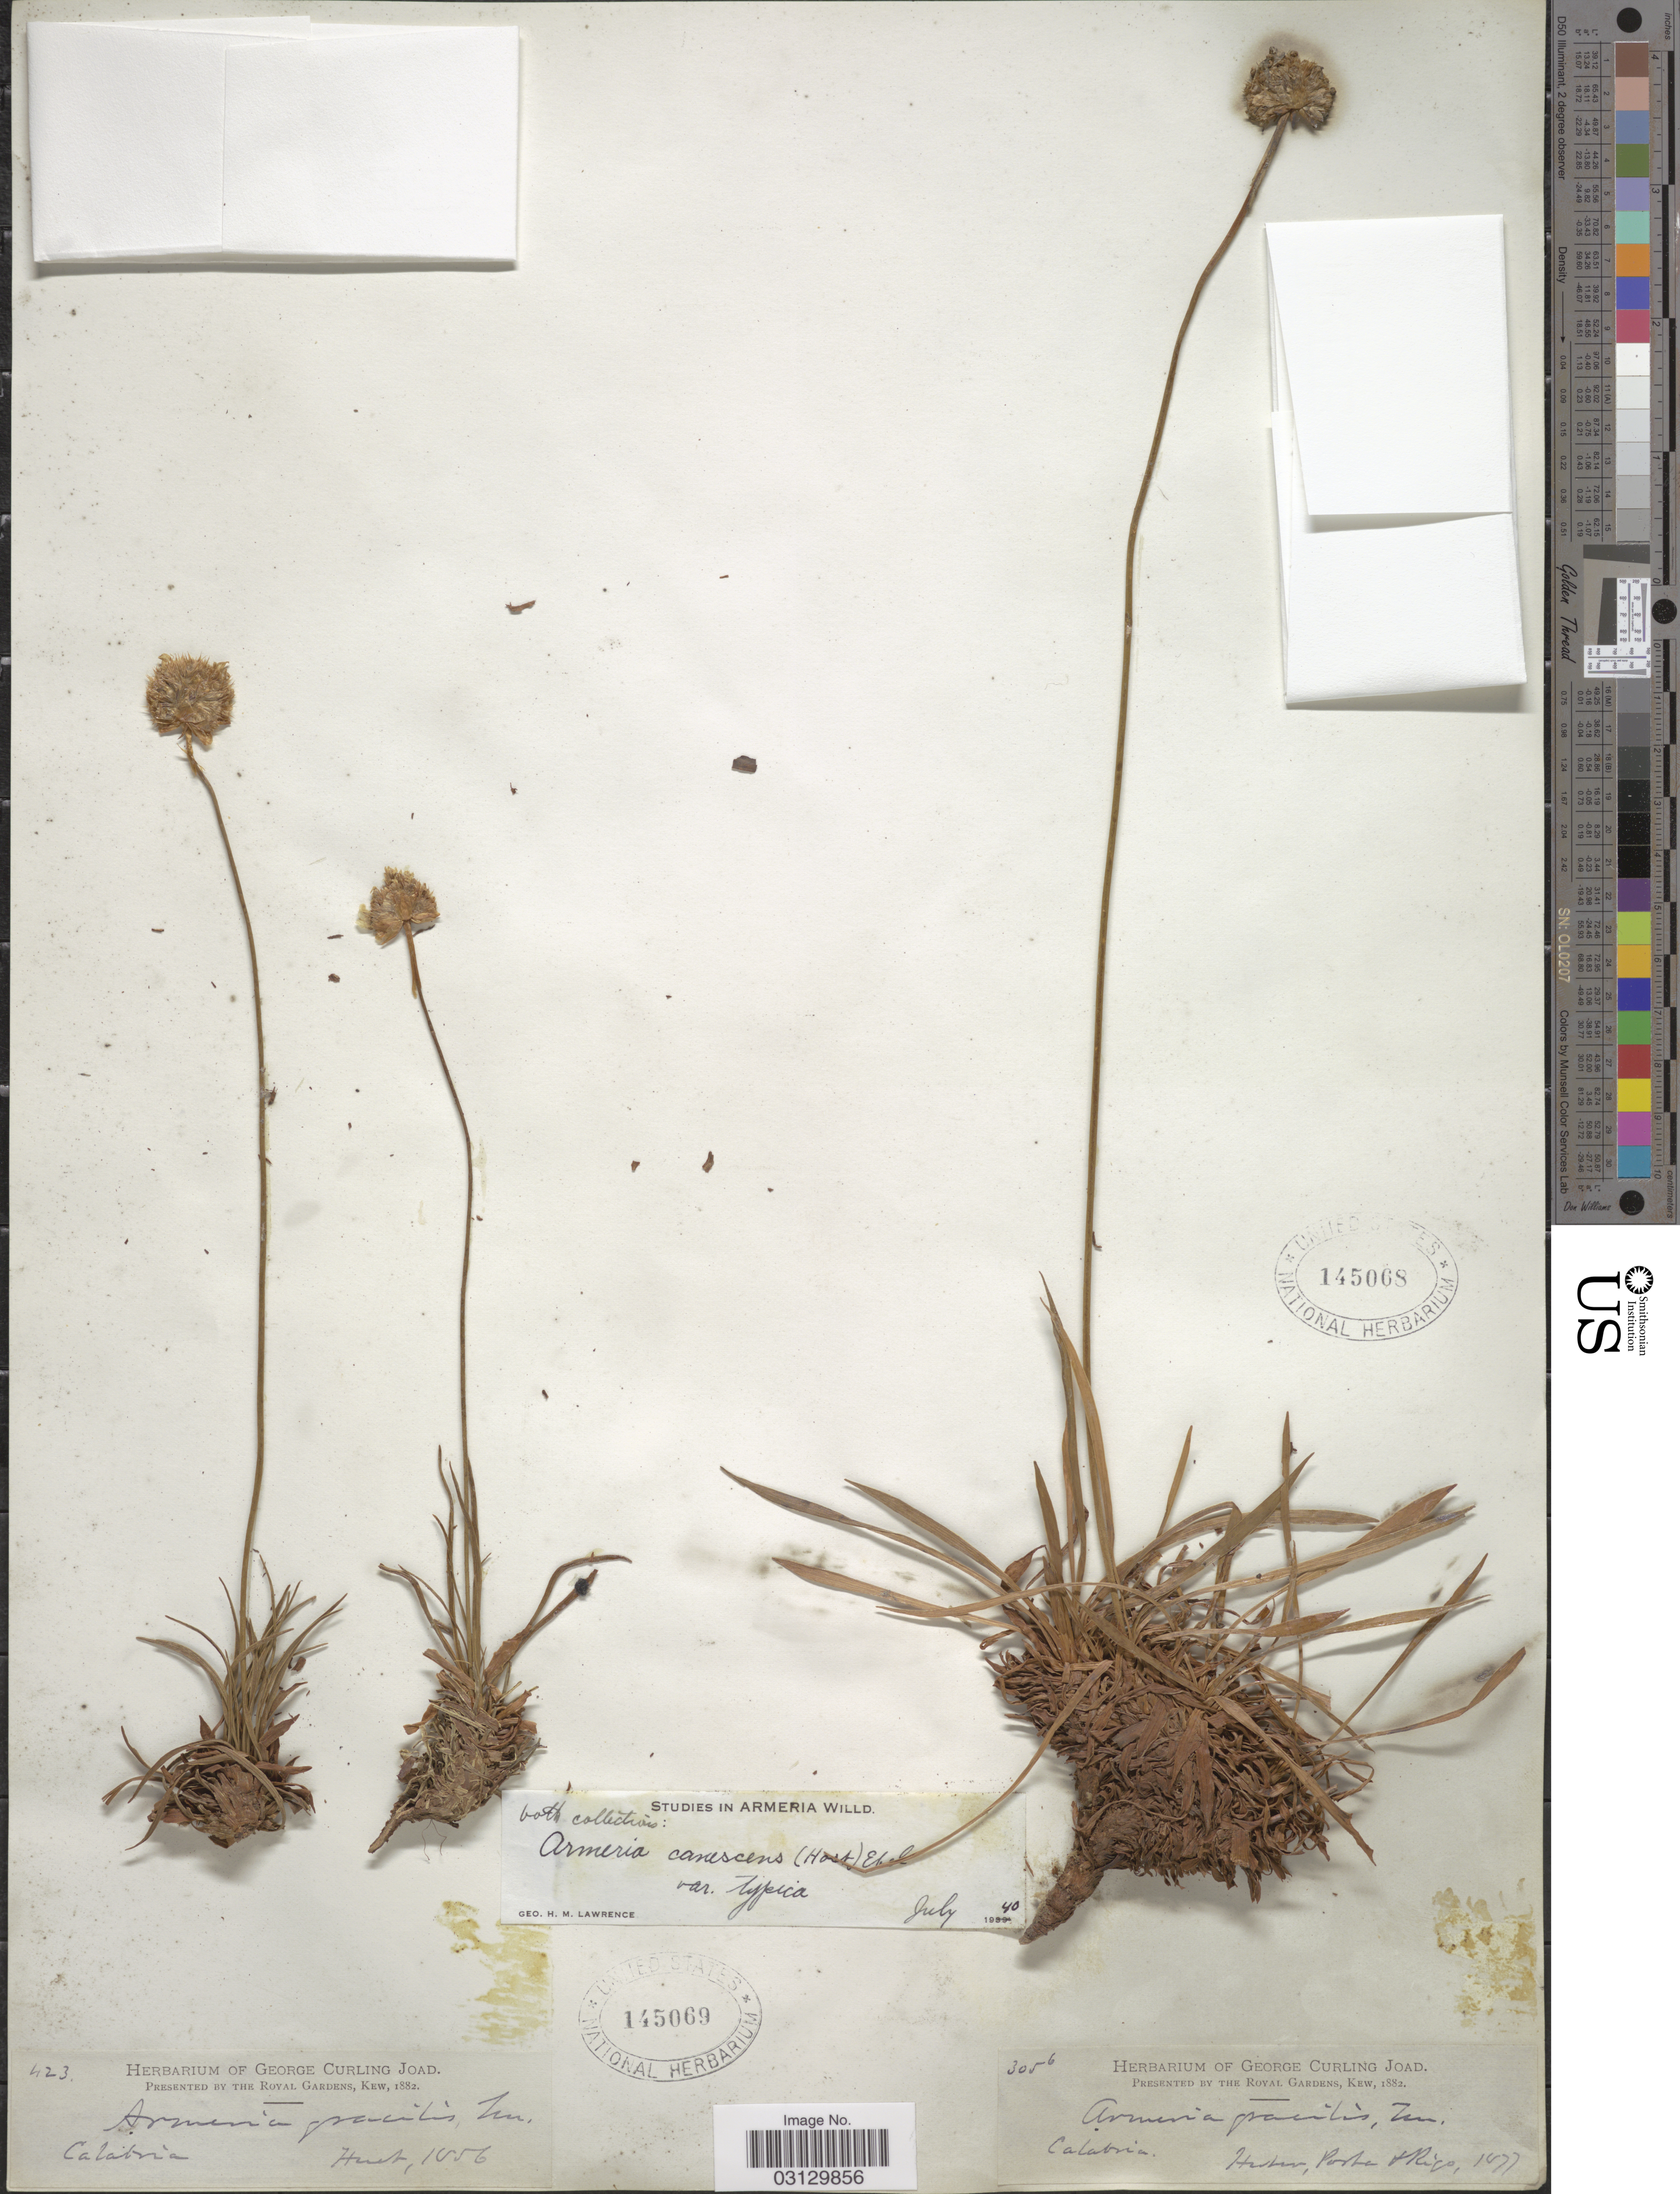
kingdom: Plantae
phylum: Tracheophyta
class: Magnoliopsida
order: Caryophyllales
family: Plumbaginaceae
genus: Armeria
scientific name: Armeria canescens var. canescens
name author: (Host) Boiss.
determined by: Lawrence, G. H. M.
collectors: Hector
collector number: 423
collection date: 1856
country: Italy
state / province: Calabria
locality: Calabria.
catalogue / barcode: US 145069-2